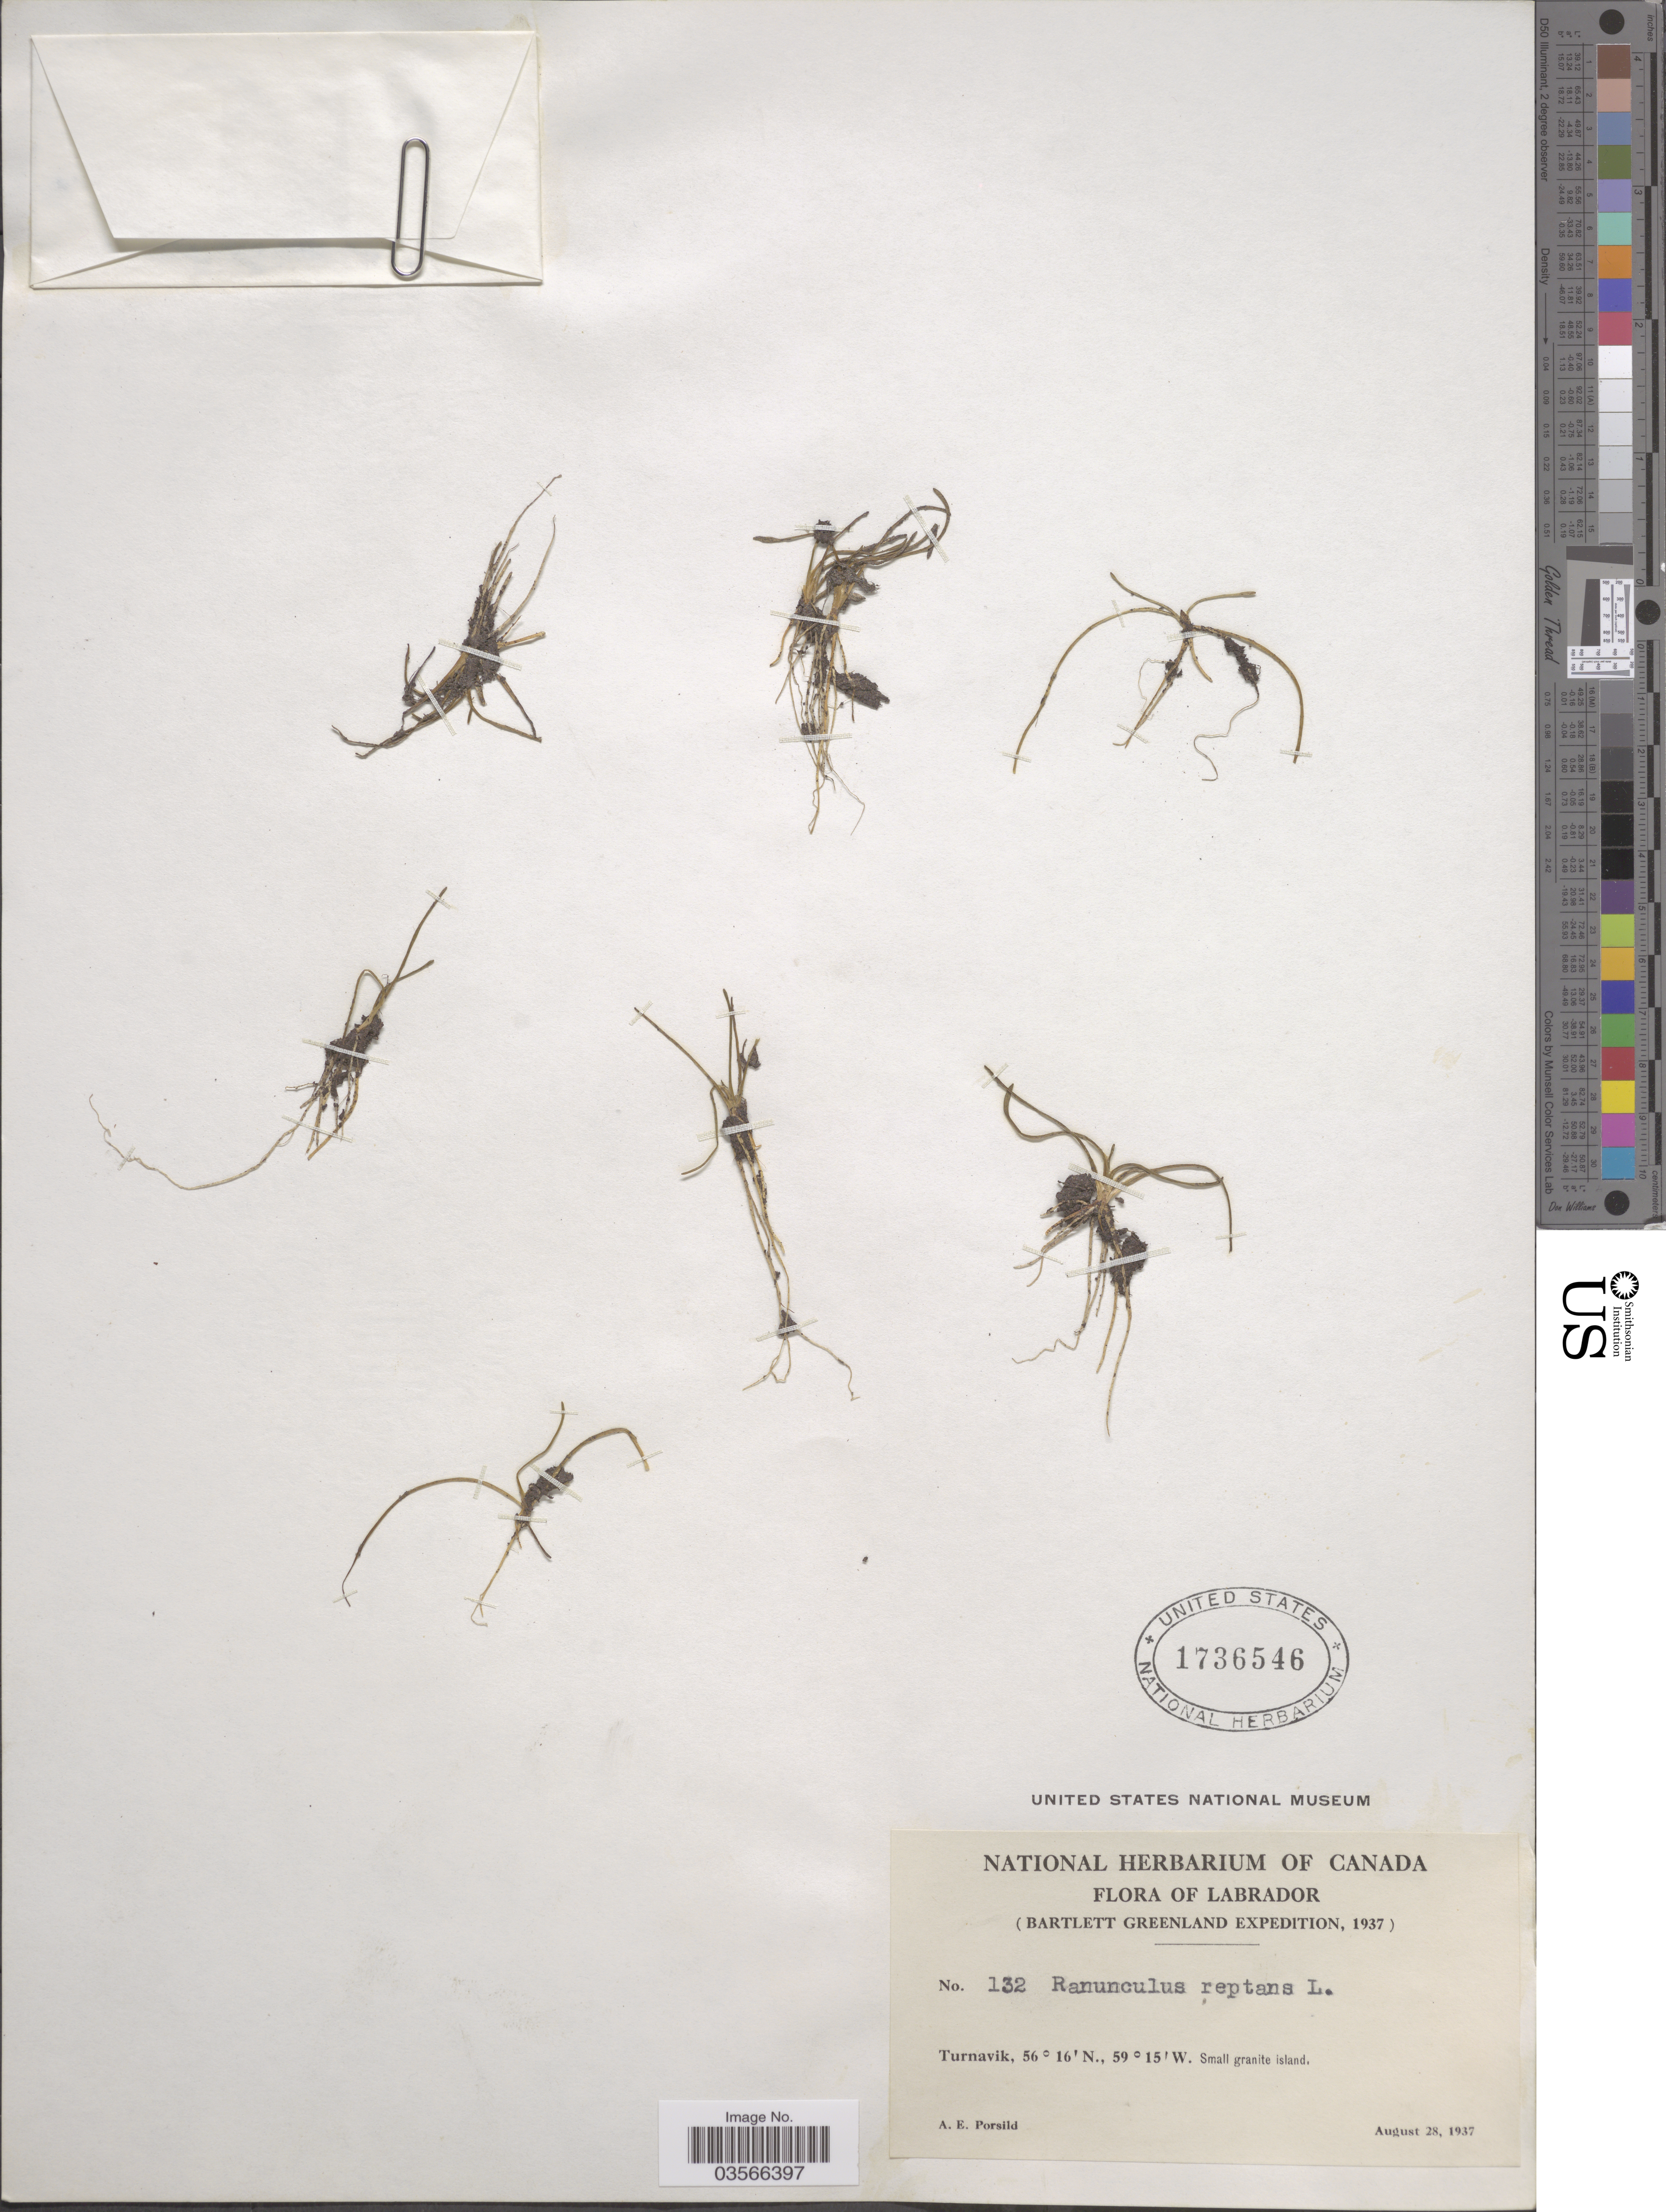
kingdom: Plantae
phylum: Tracheophyta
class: Magnoliopsida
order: Ranunculales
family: Ranunculaceae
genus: Ranunculus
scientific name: Ranunculus flammula var. filiformis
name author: (Michx.) Hook.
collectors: A. E. Porsild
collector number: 132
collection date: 1937-08-28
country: Canada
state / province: Newfoundland and Labrador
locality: Labrador, Turnavik, Small granite island.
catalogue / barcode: US 1736546